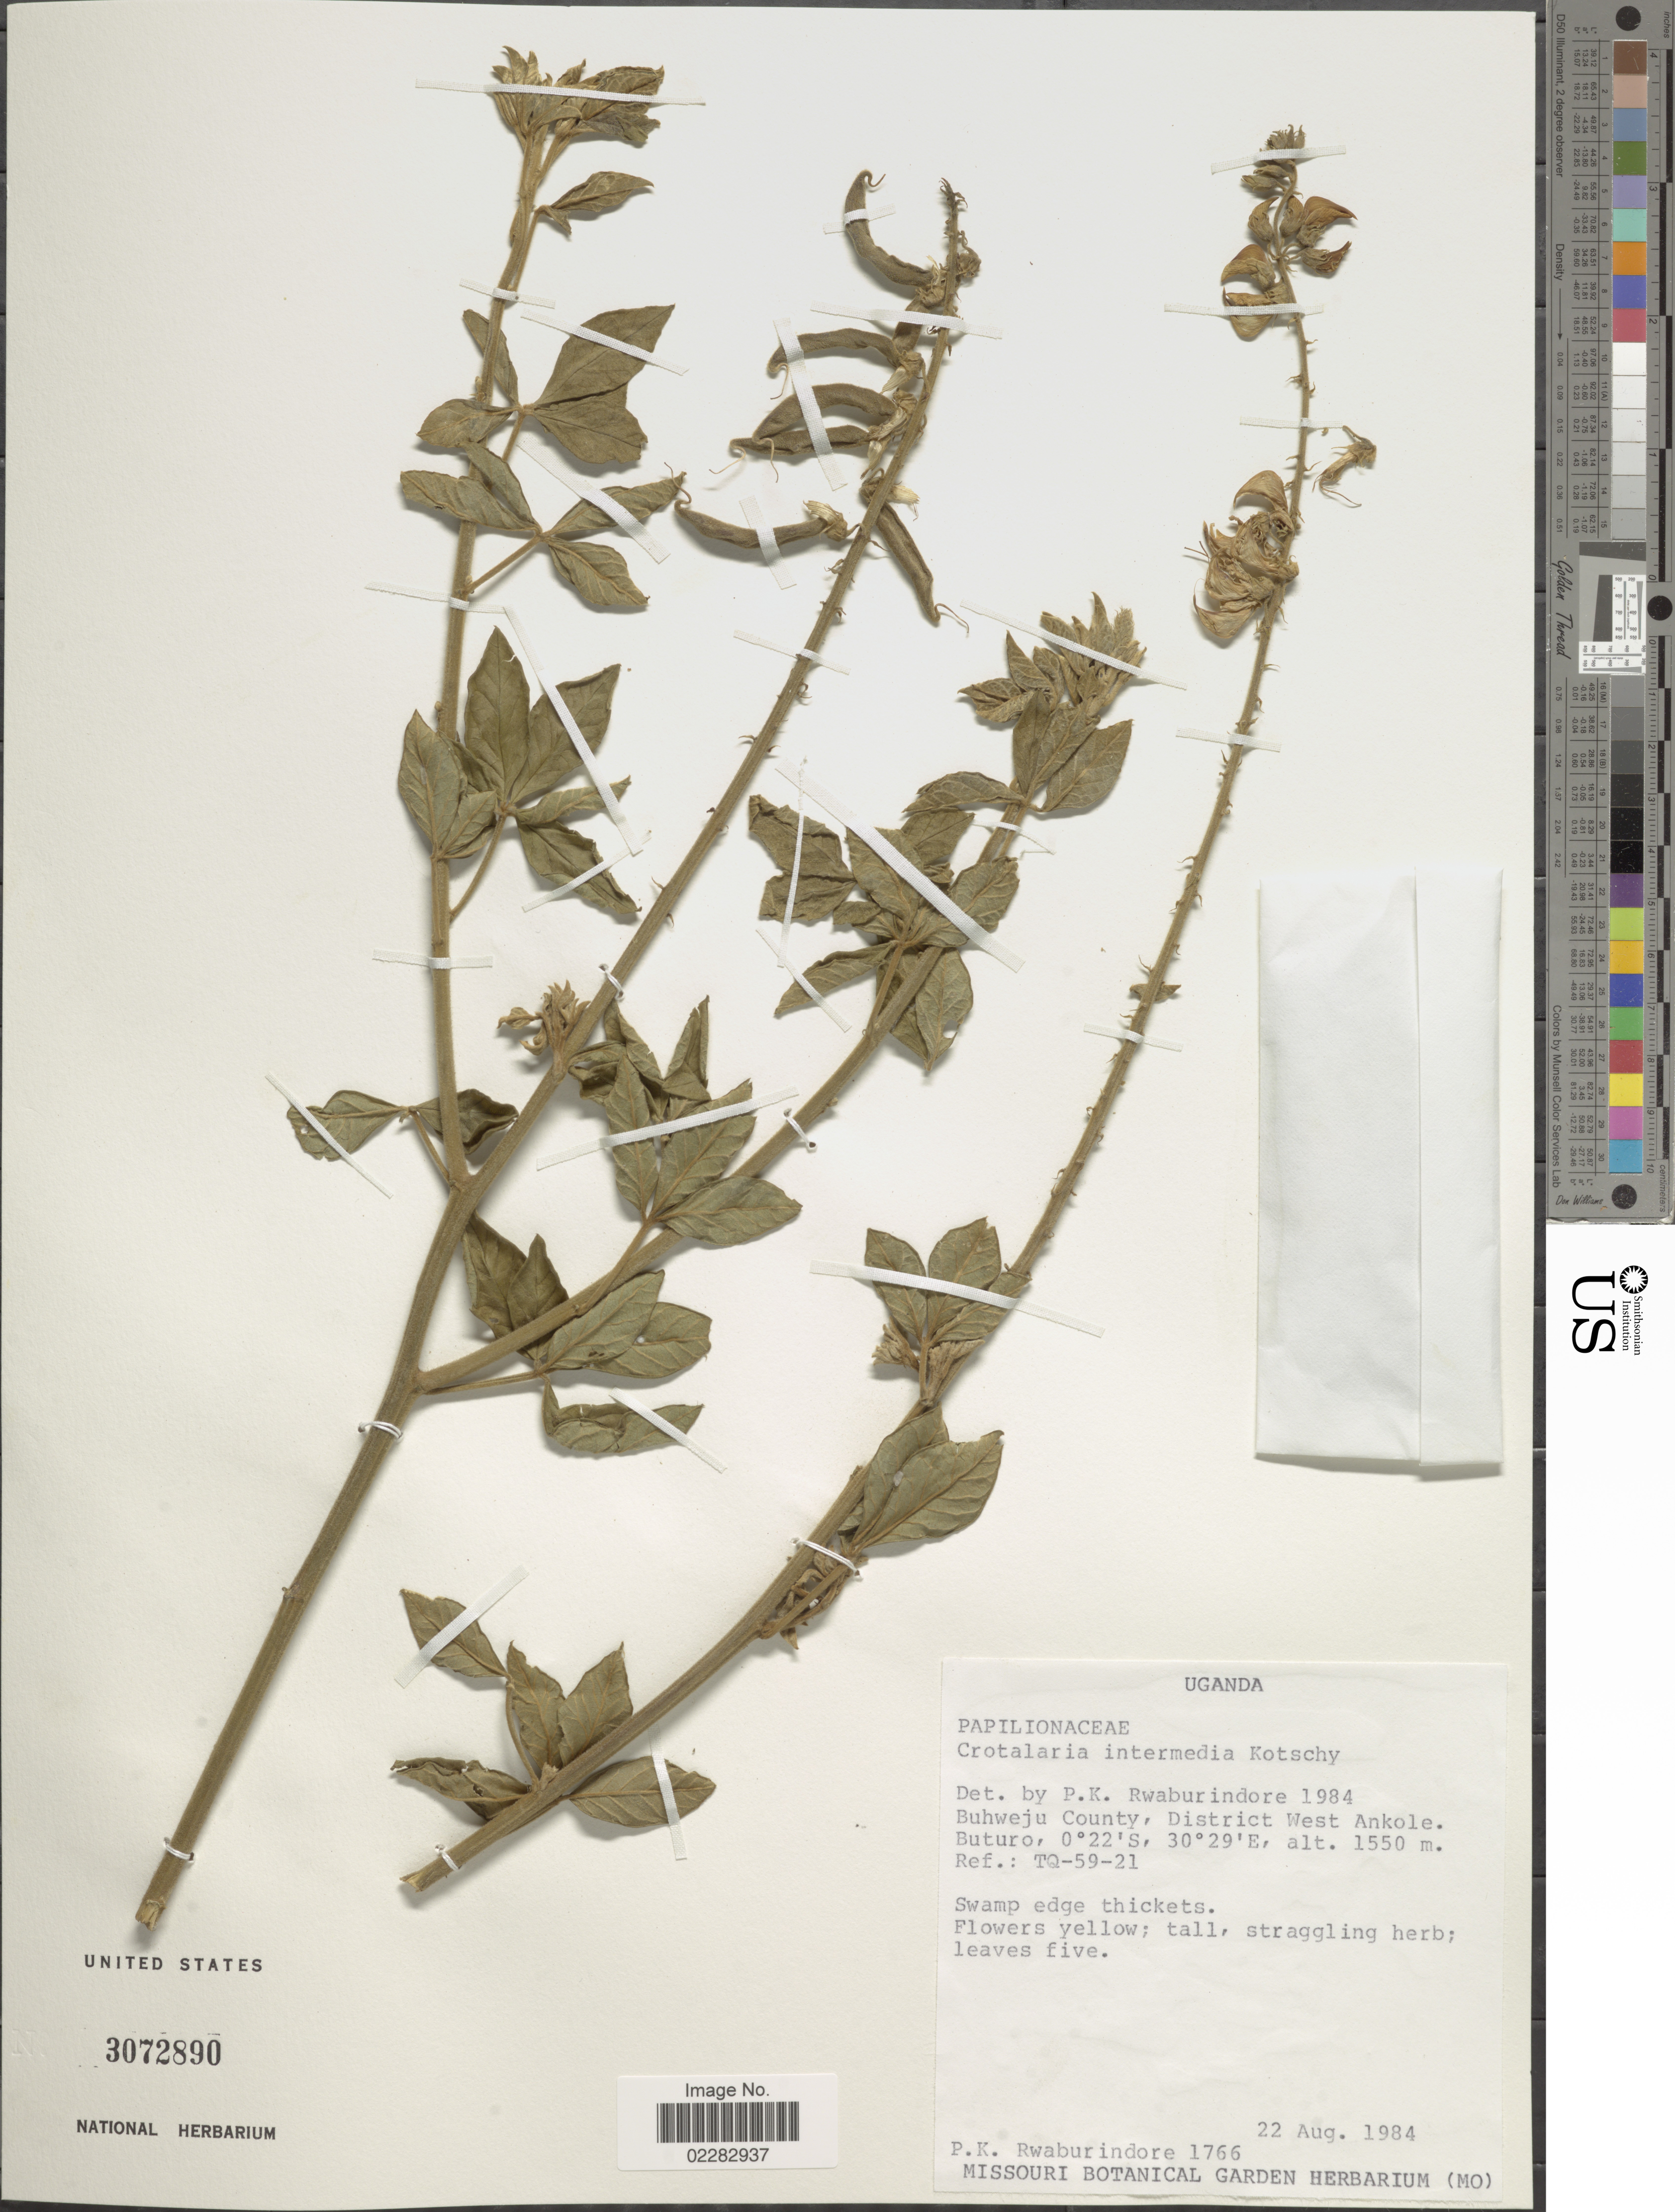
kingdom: Plantae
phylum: Tracheophyta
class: Magnoliopsida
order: Fabales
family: Fabaceae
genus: Crotalaria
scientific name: Crotalaria intermedia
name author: Kotschy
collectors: P. Rwaburindore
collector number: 1766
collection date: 1984-08-22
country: Uganda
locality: Buhweju County, District West Ankole, Buturo, swamp edge thickets.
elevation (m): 1550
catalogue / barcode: US 3072890